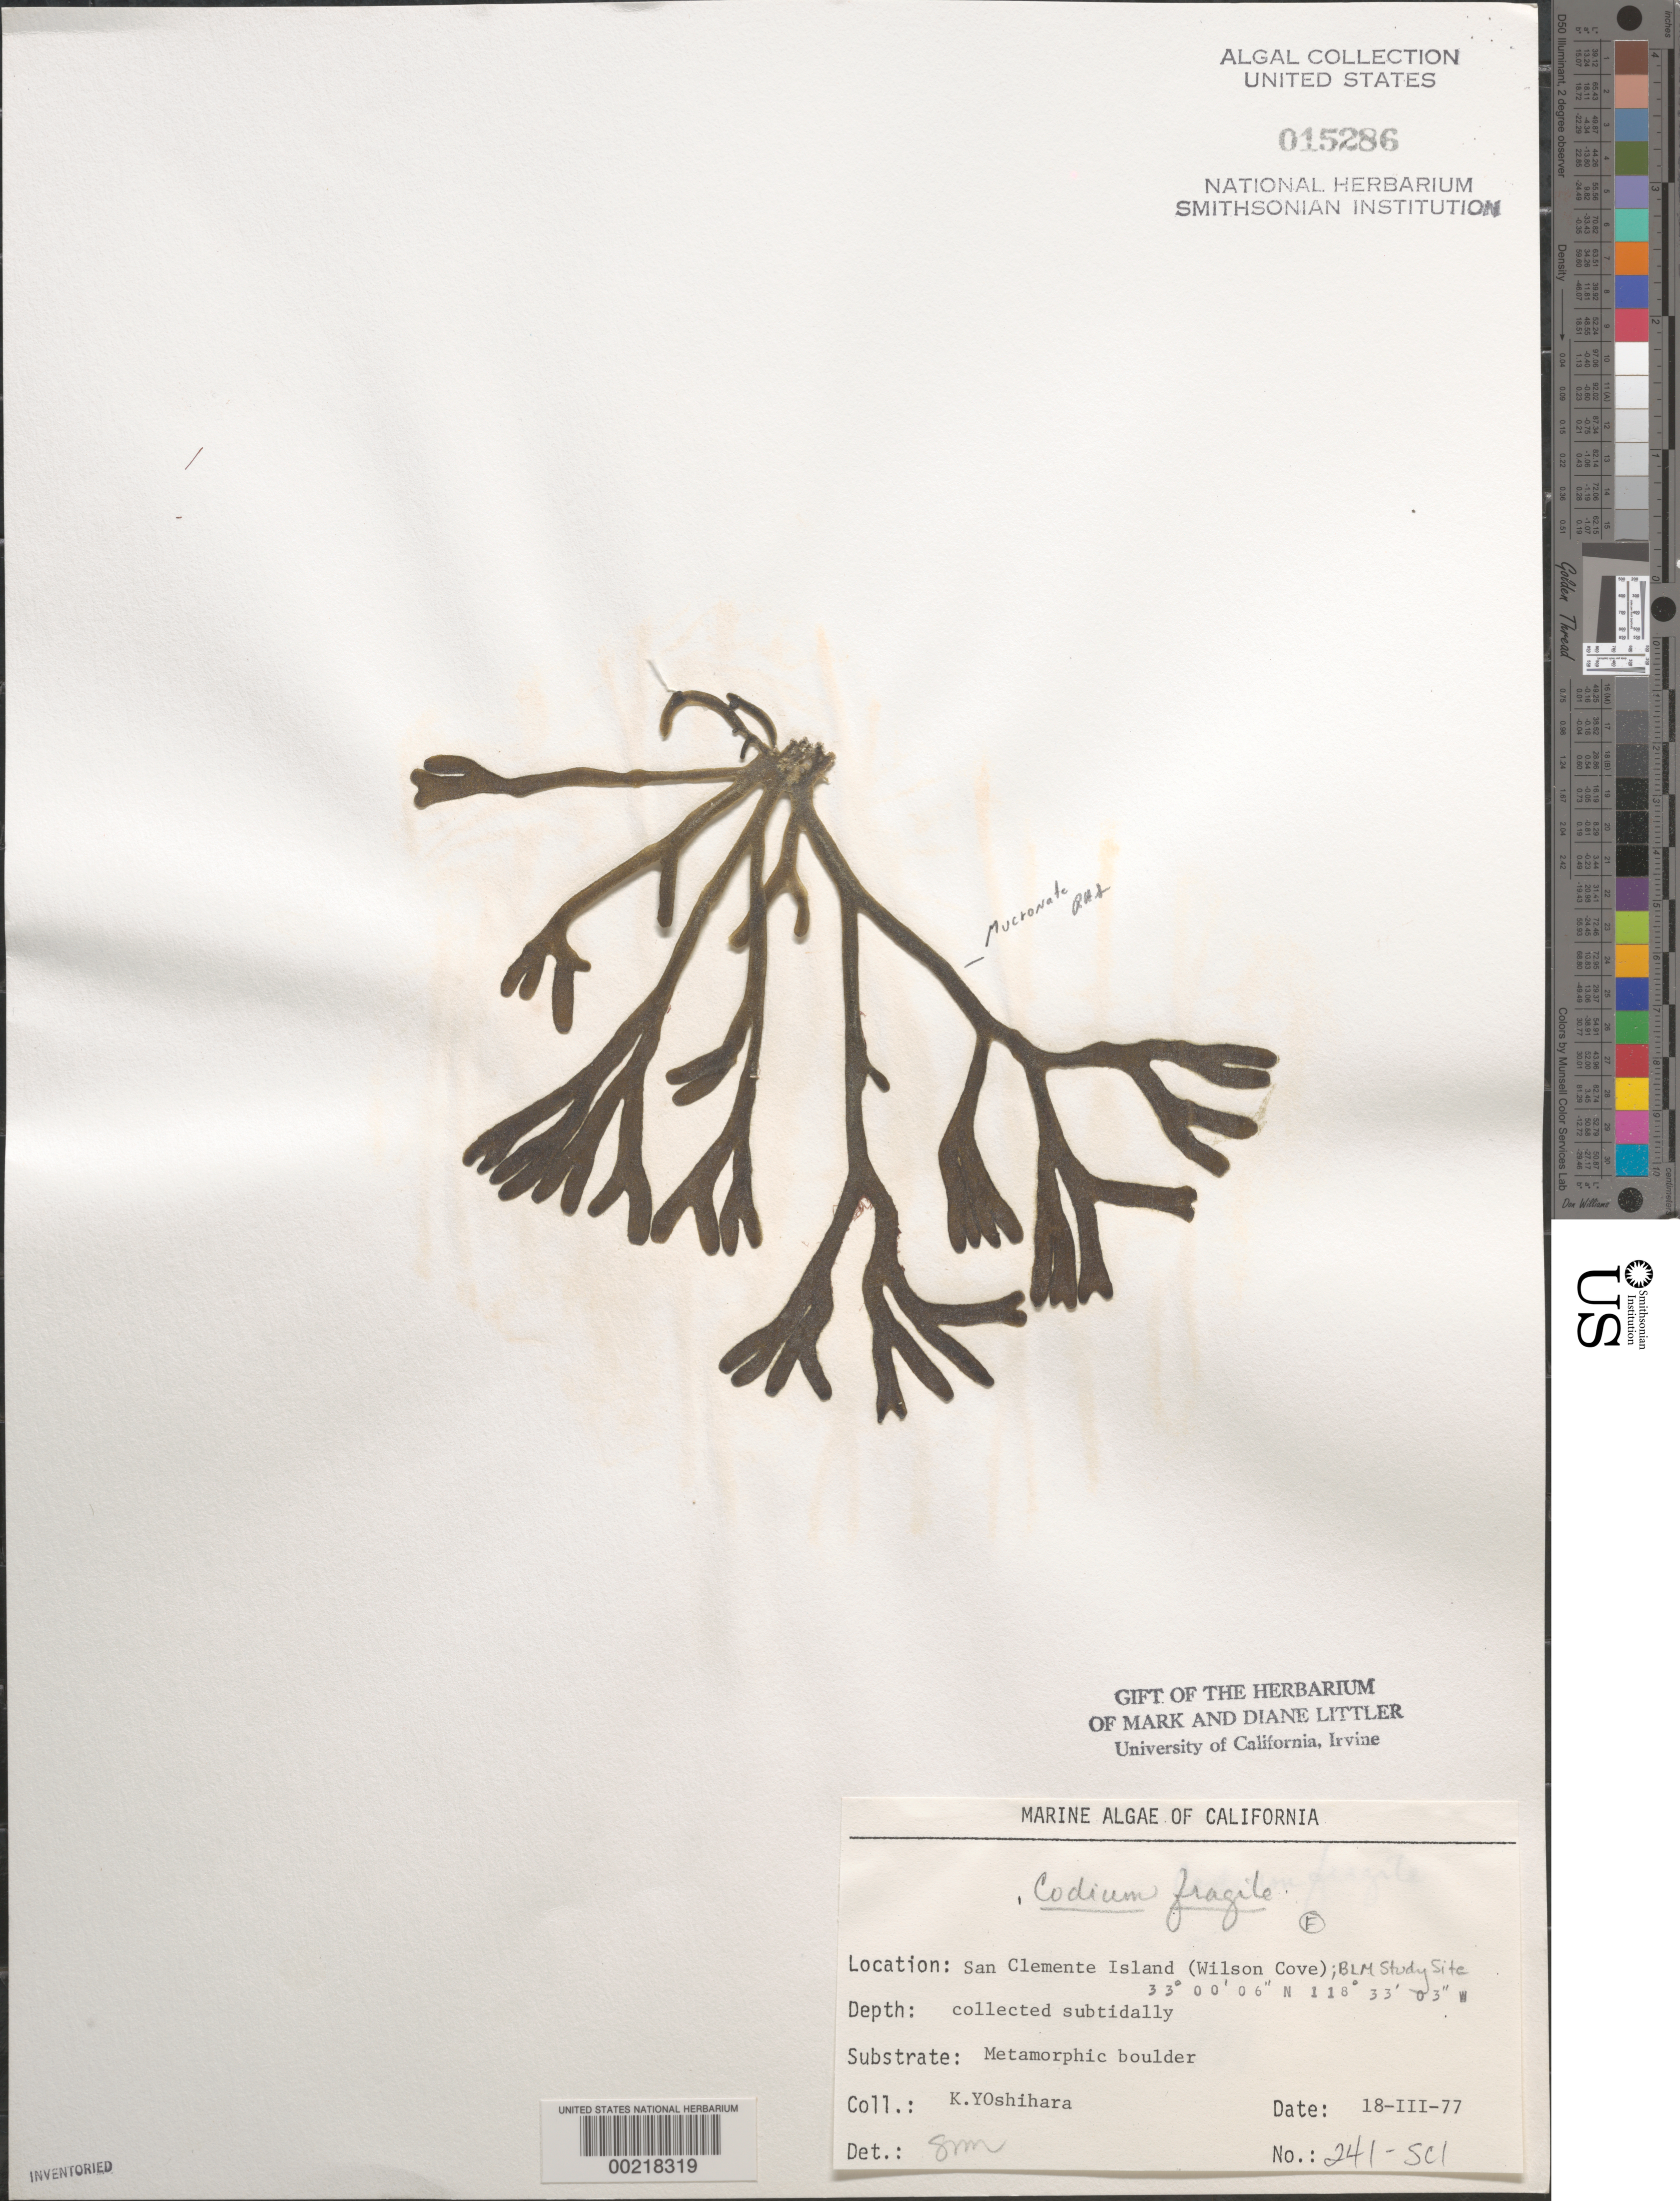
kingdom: Plantae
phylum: Chlorophyta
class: Ulvophyceae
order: Bryopsidales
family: Codiaceae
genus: Codium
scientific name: Codium fragile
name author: (Suringar) P. Hariot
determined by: Murray, S. N.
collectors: K. Yoshihara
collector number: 241-sci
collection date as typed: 18 Mar 1977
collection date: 1977-03-18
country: United States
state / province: California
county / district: Los Angeles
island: San Clemente Island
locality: Wilson Cove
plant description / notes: BLM-SOCALBIGHT Rocky Intertidal Survey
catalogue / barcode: US 15286